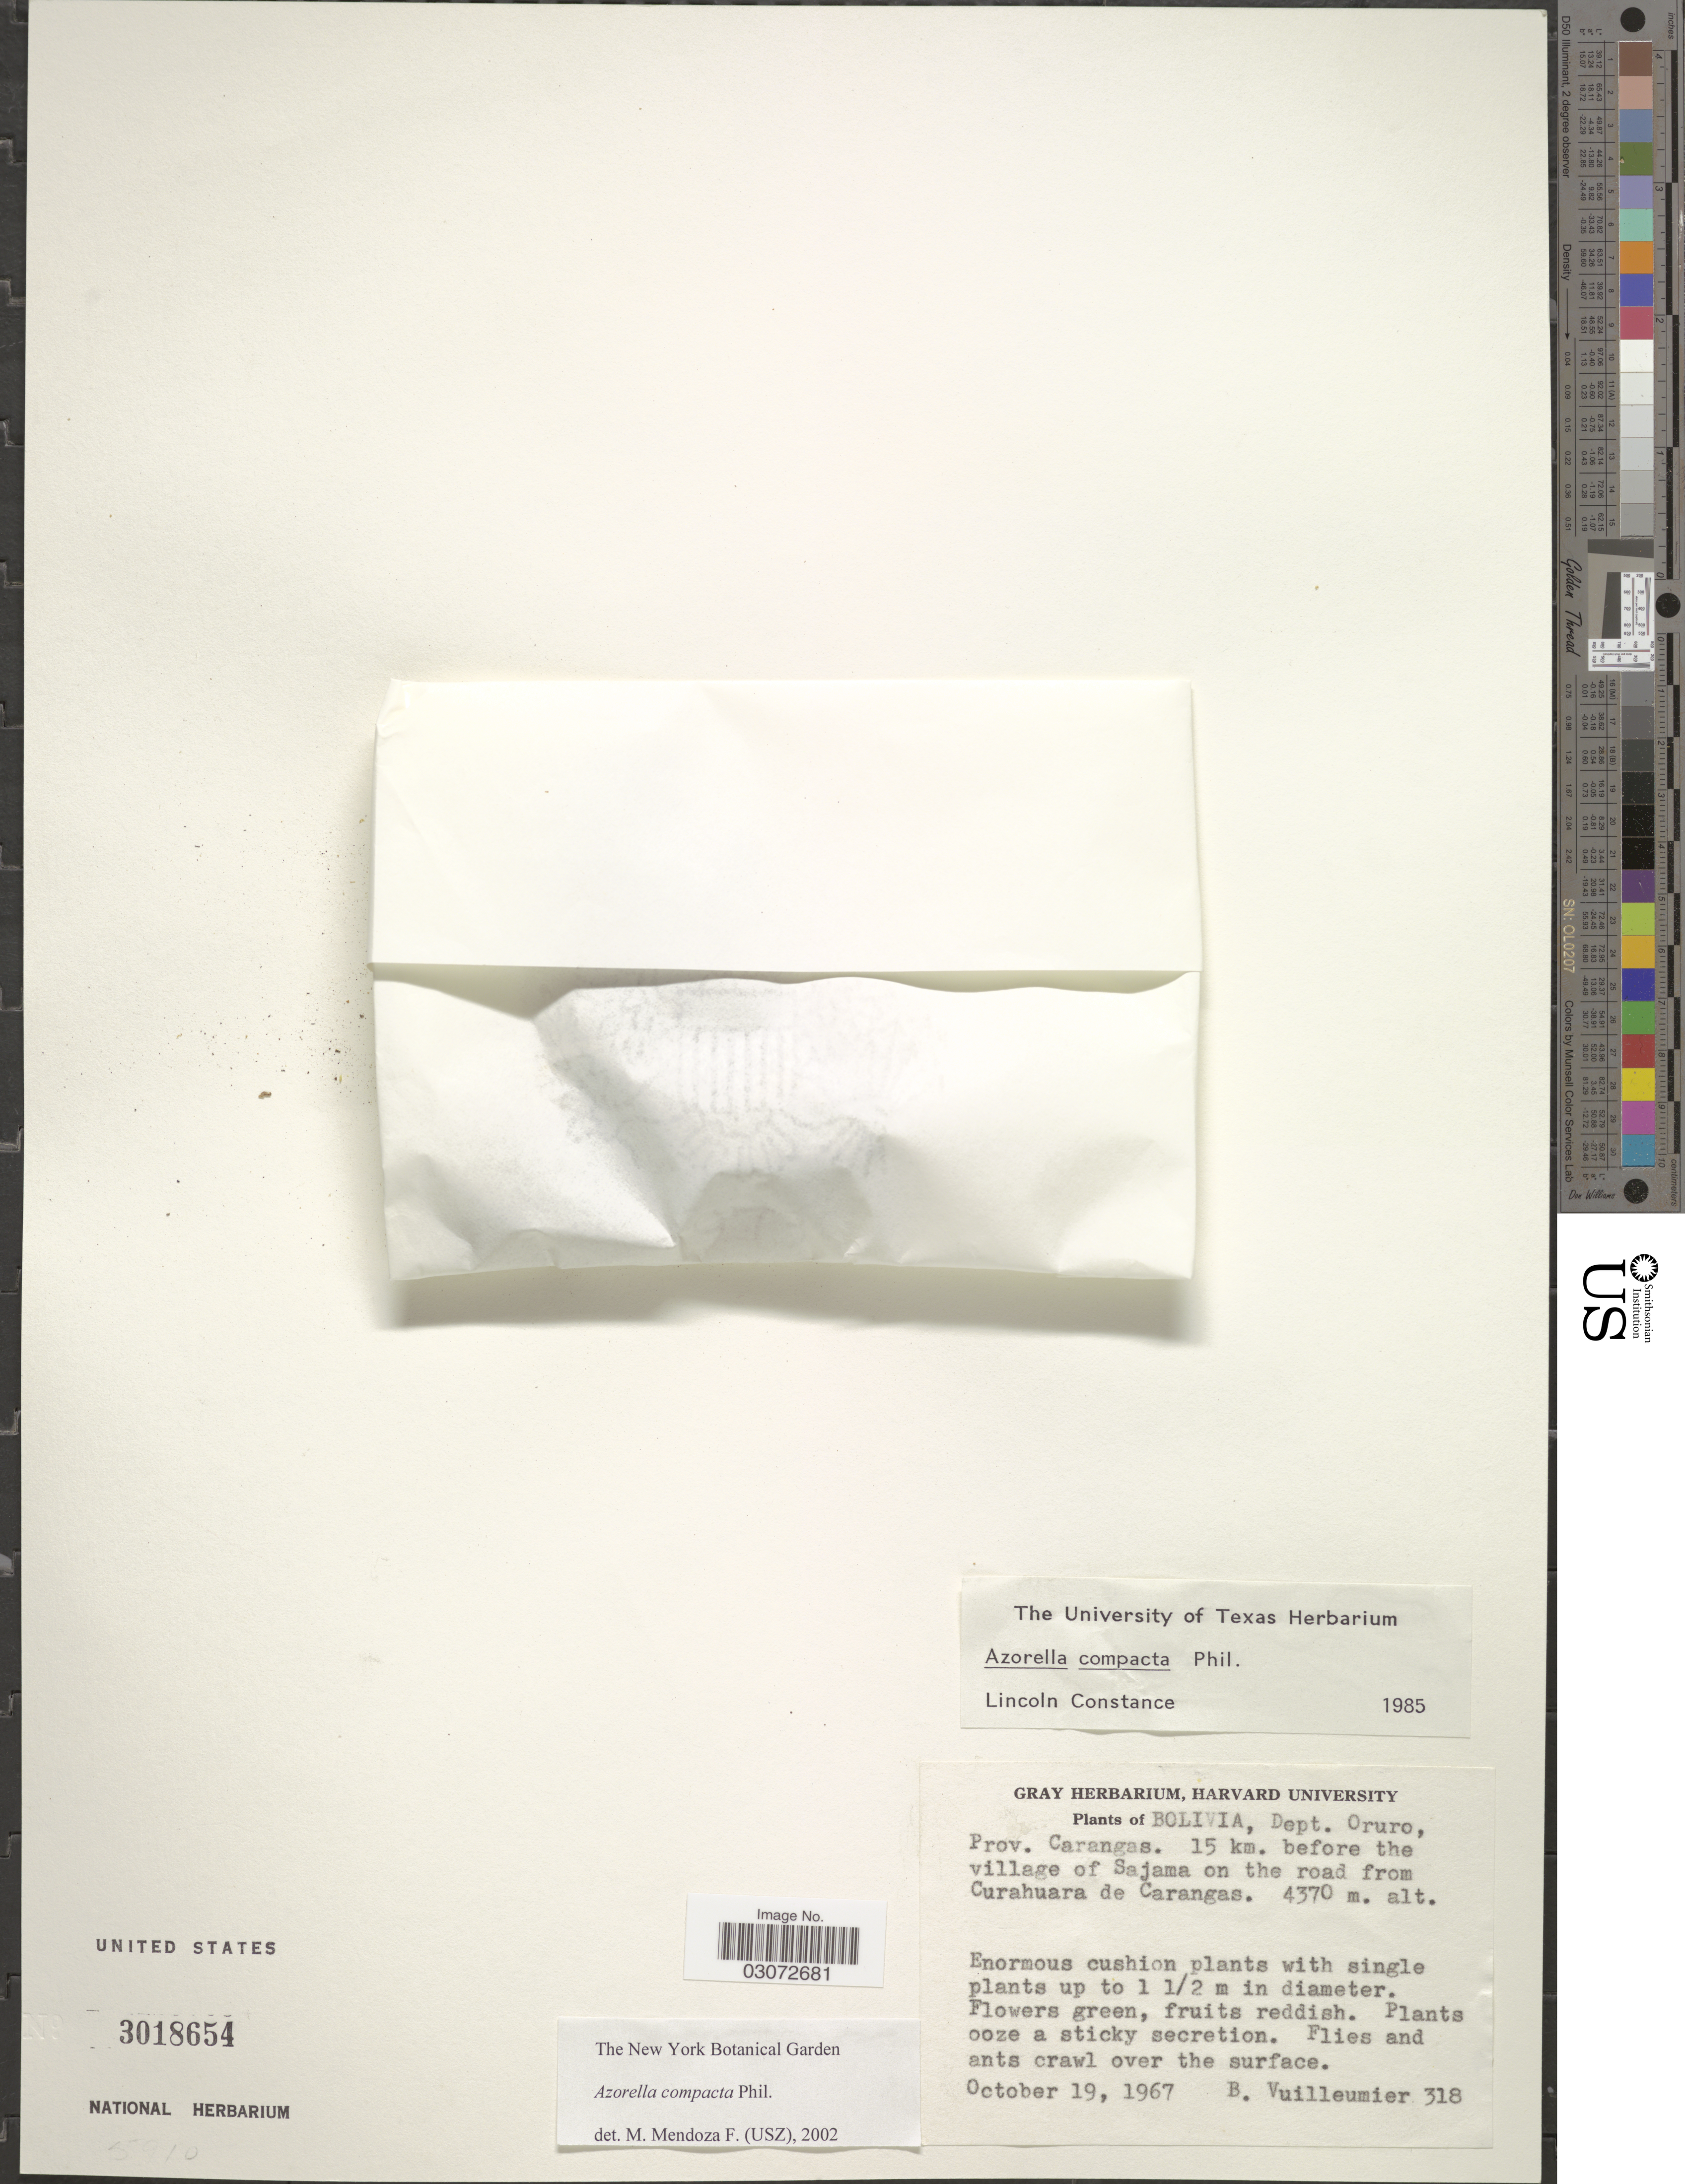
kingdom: Plantae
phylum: Tracheophyta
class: Magnoliopsida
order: Apiales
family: Apiaceae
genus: Azorella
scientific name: Azorella compacta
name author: Phil.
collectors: B. Vuilleumier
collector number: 318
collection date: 1967-10-19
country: Bolivia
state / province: Oruro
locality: Dept. Oruro, Prov. Carangas. 15 km. before the village of Sajama on the road from Curahuara de Carangas.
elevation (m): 4370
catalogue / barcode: US 3018654